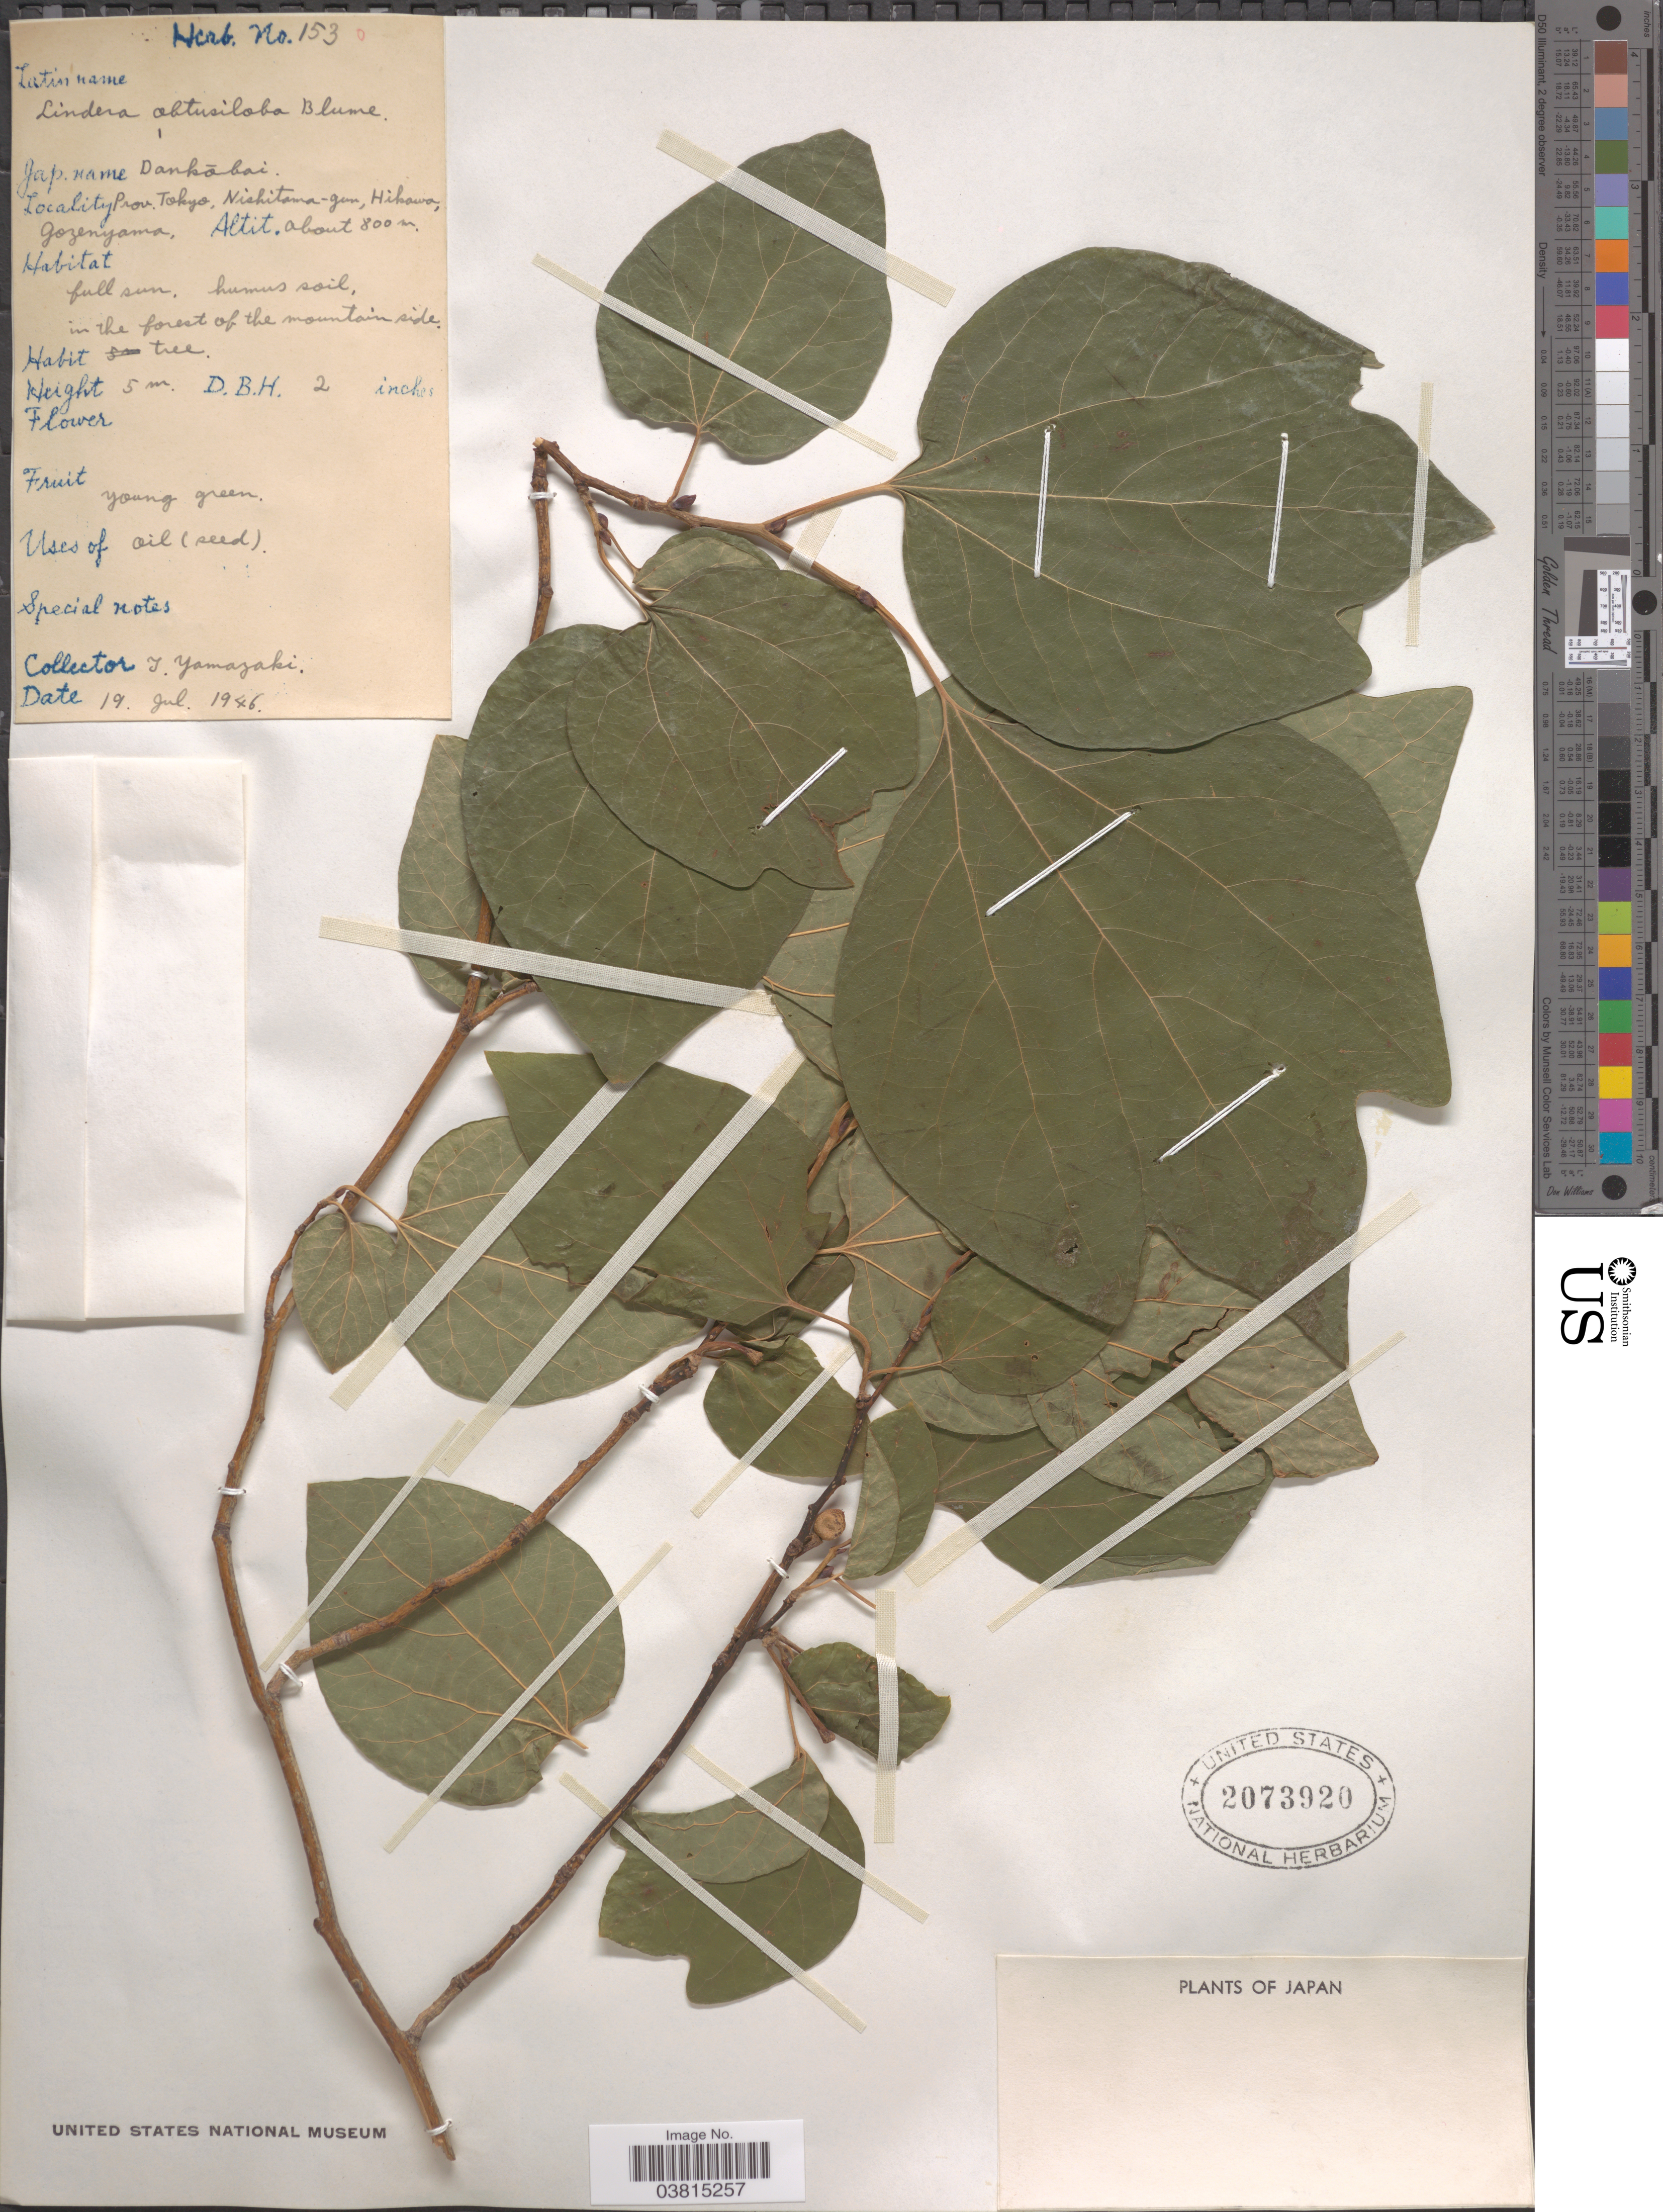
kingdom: Plantae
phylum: Tracheophyta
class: Magnoliopsida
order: Laurales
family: Lauraceae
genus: Lindera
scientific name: Lindera obtusiloba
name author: Blume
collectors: T. Yamazaki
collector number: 153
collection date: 1946-07-19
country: Japan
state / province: Tokyo, Federal City of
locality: Prov. Tokyo. Nishitama-gun, Hikawa, Gozenyama.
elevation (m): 800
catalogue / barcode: US 2073920